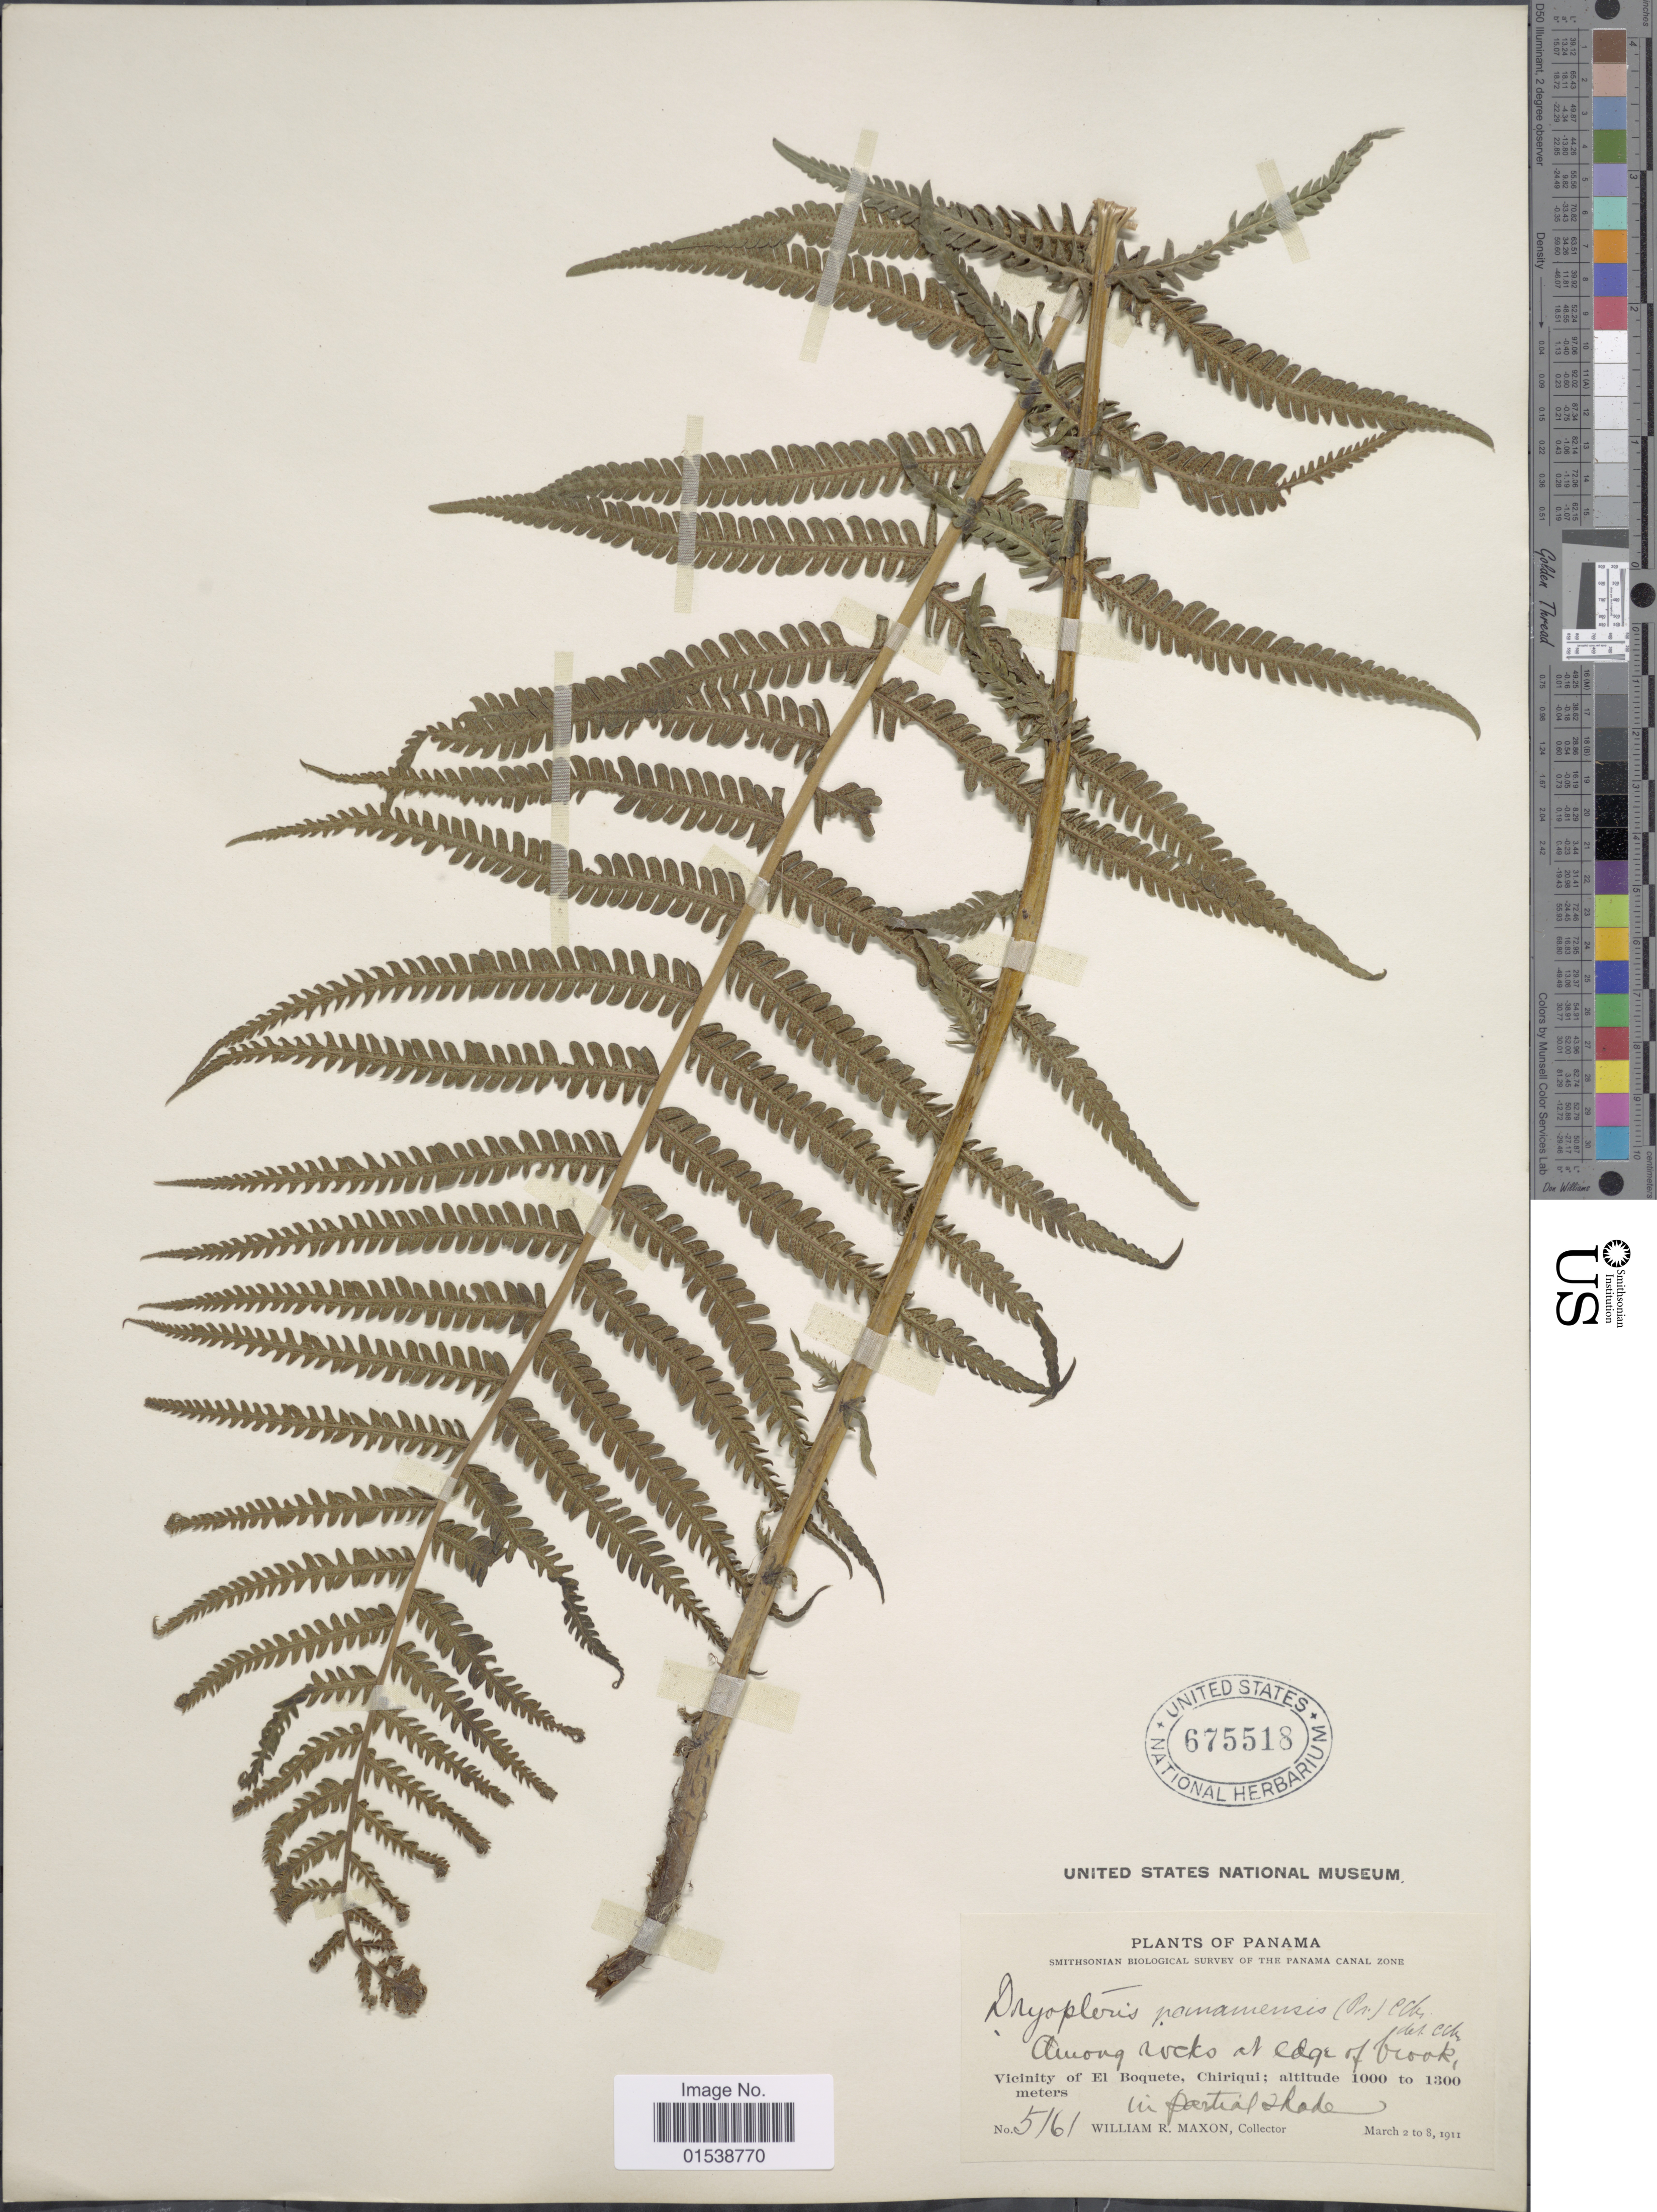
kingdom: Plantae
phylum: Tracheophyta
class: Polypodiopsida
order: Polypodiales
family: Thelypteridaceae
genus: Amauropelta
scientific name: Amauropelta resinifera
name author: (Desv.) Pic. Serm.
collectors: W. R. Maxon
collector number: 5161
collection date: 1911-03-02/1911-03-08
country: Panama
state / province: Chiriqui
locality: Vicinity of El Boquete, Chiriqui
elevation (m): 1000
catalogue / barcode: US 675518